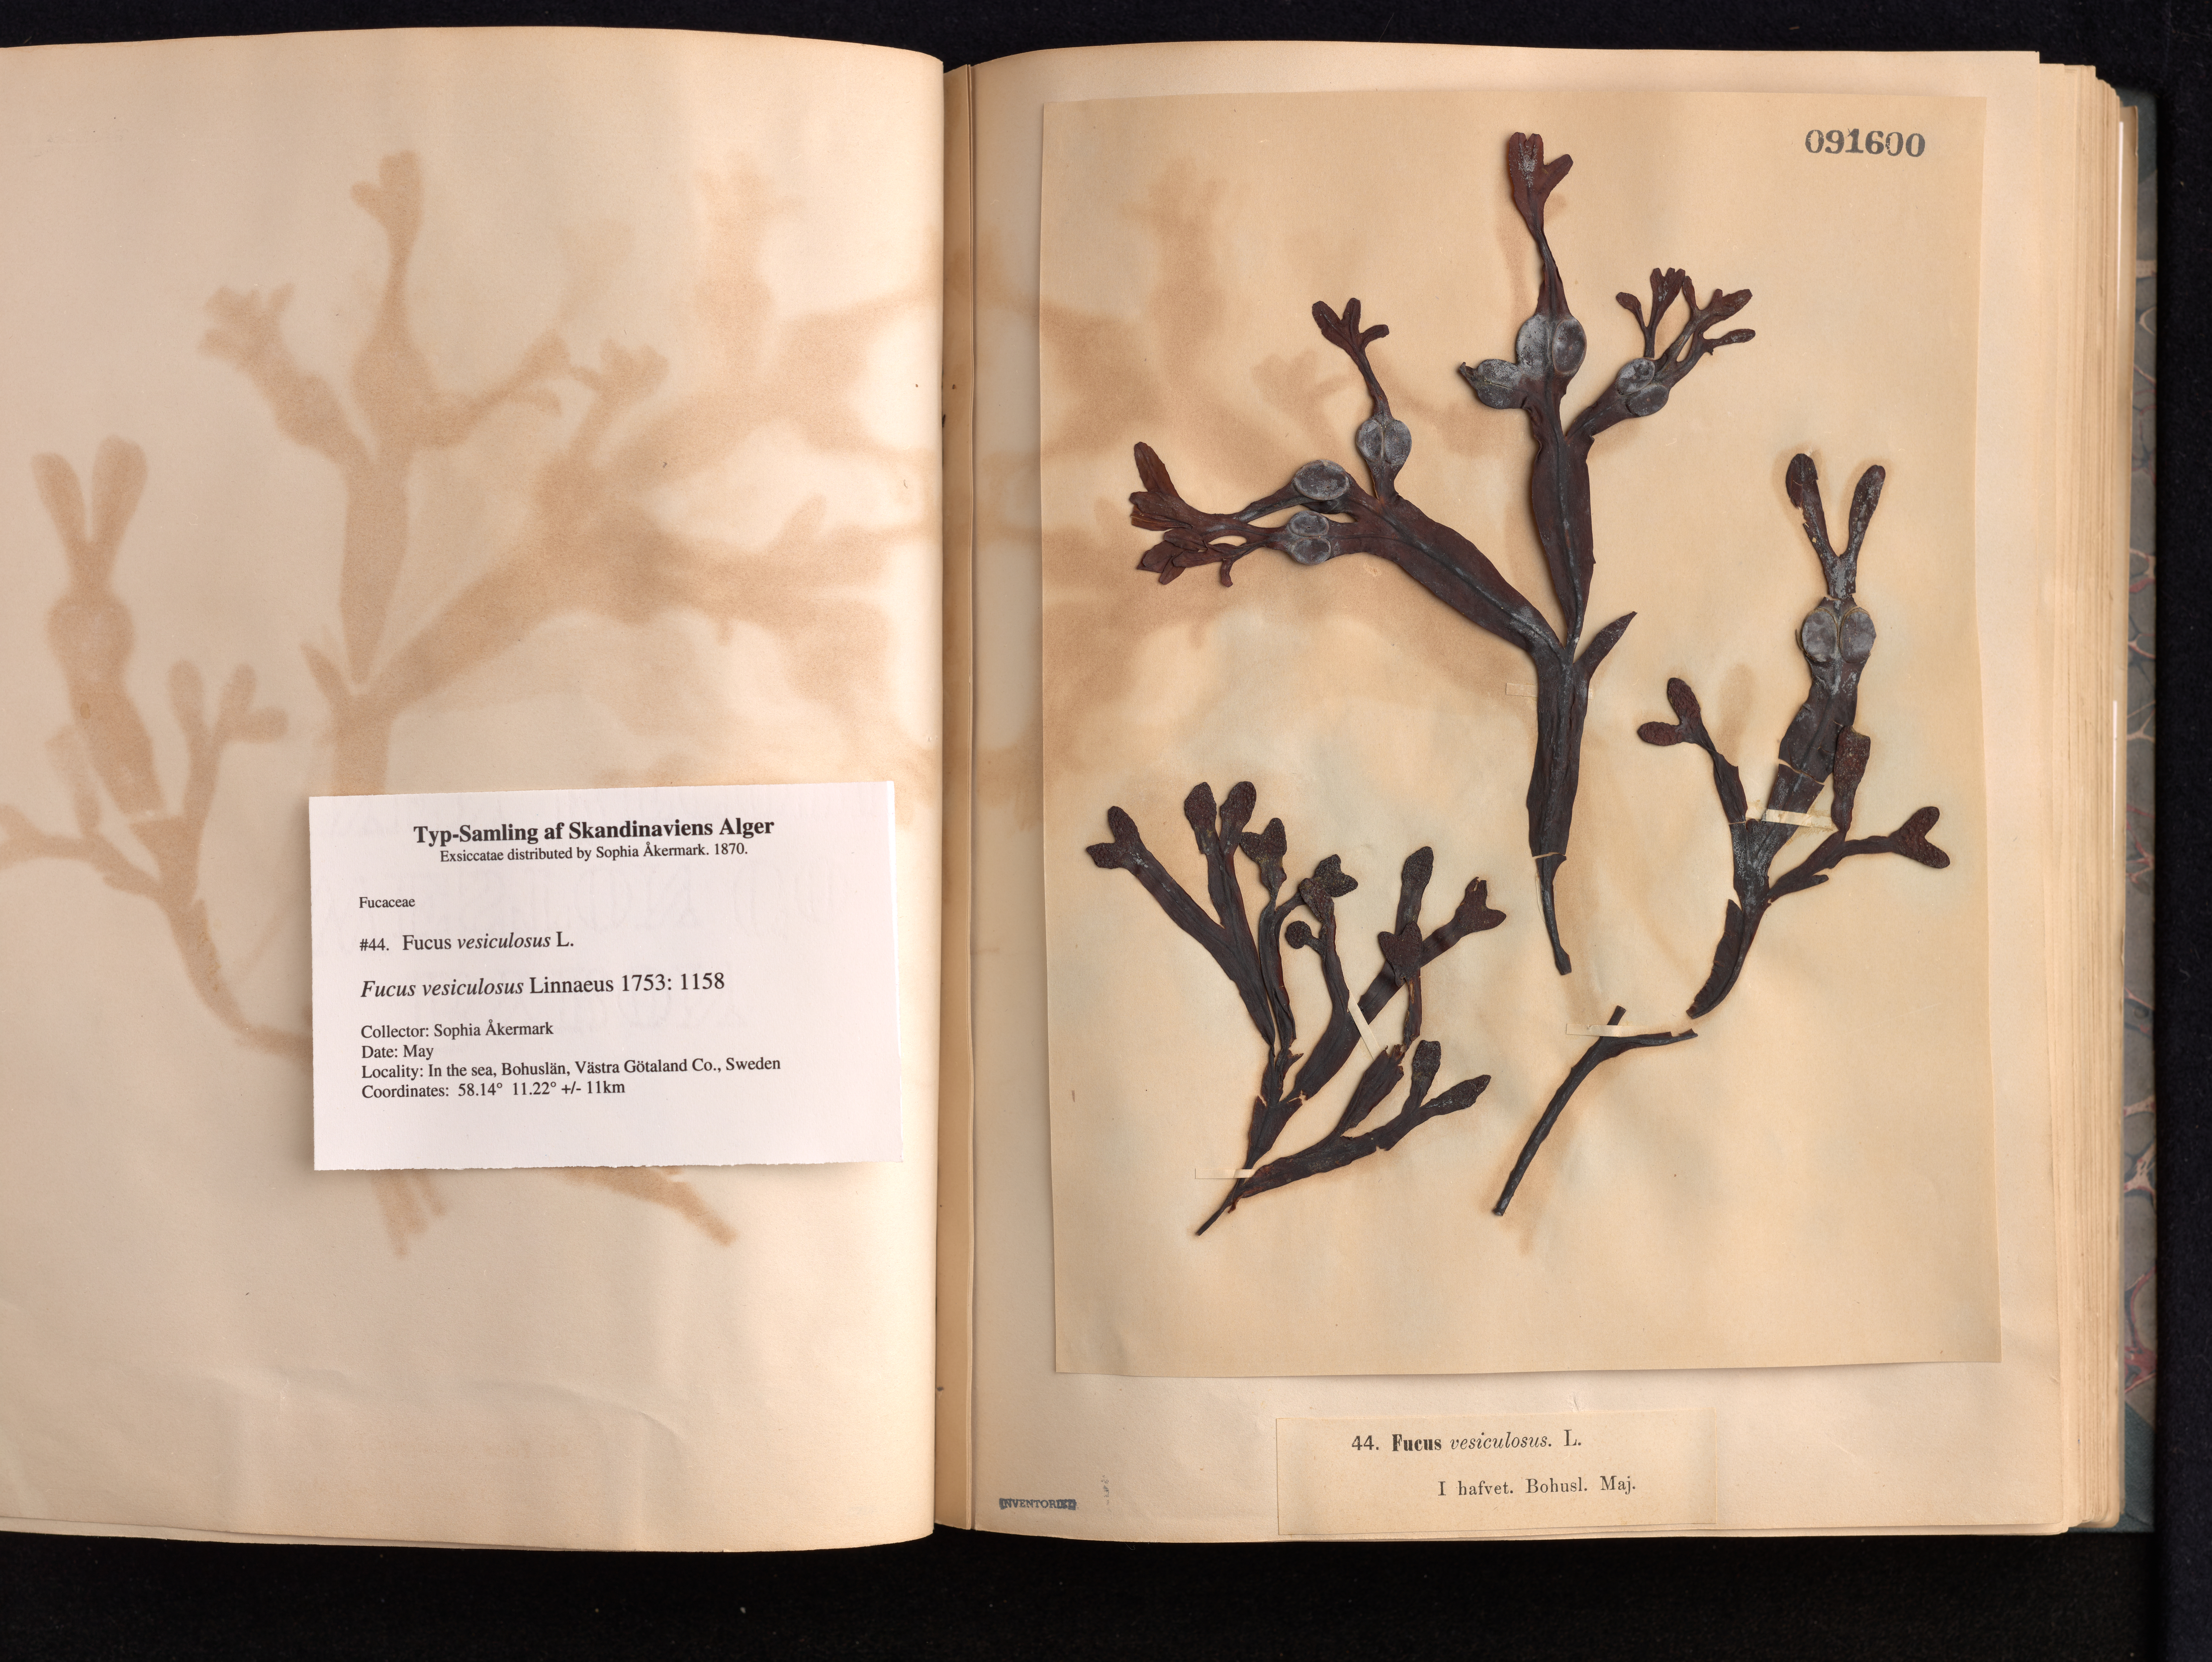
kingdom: Chromista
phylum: Ochrophyta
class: Phaeophyceae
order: Fucales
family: Fucaceae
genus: Fucus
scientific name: Fucus vesiculosus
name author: L.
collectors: S. Akermark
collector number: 44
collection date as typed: May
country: Sweden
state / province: Västra Götaland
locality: Bohuslan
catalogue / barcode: US 91600